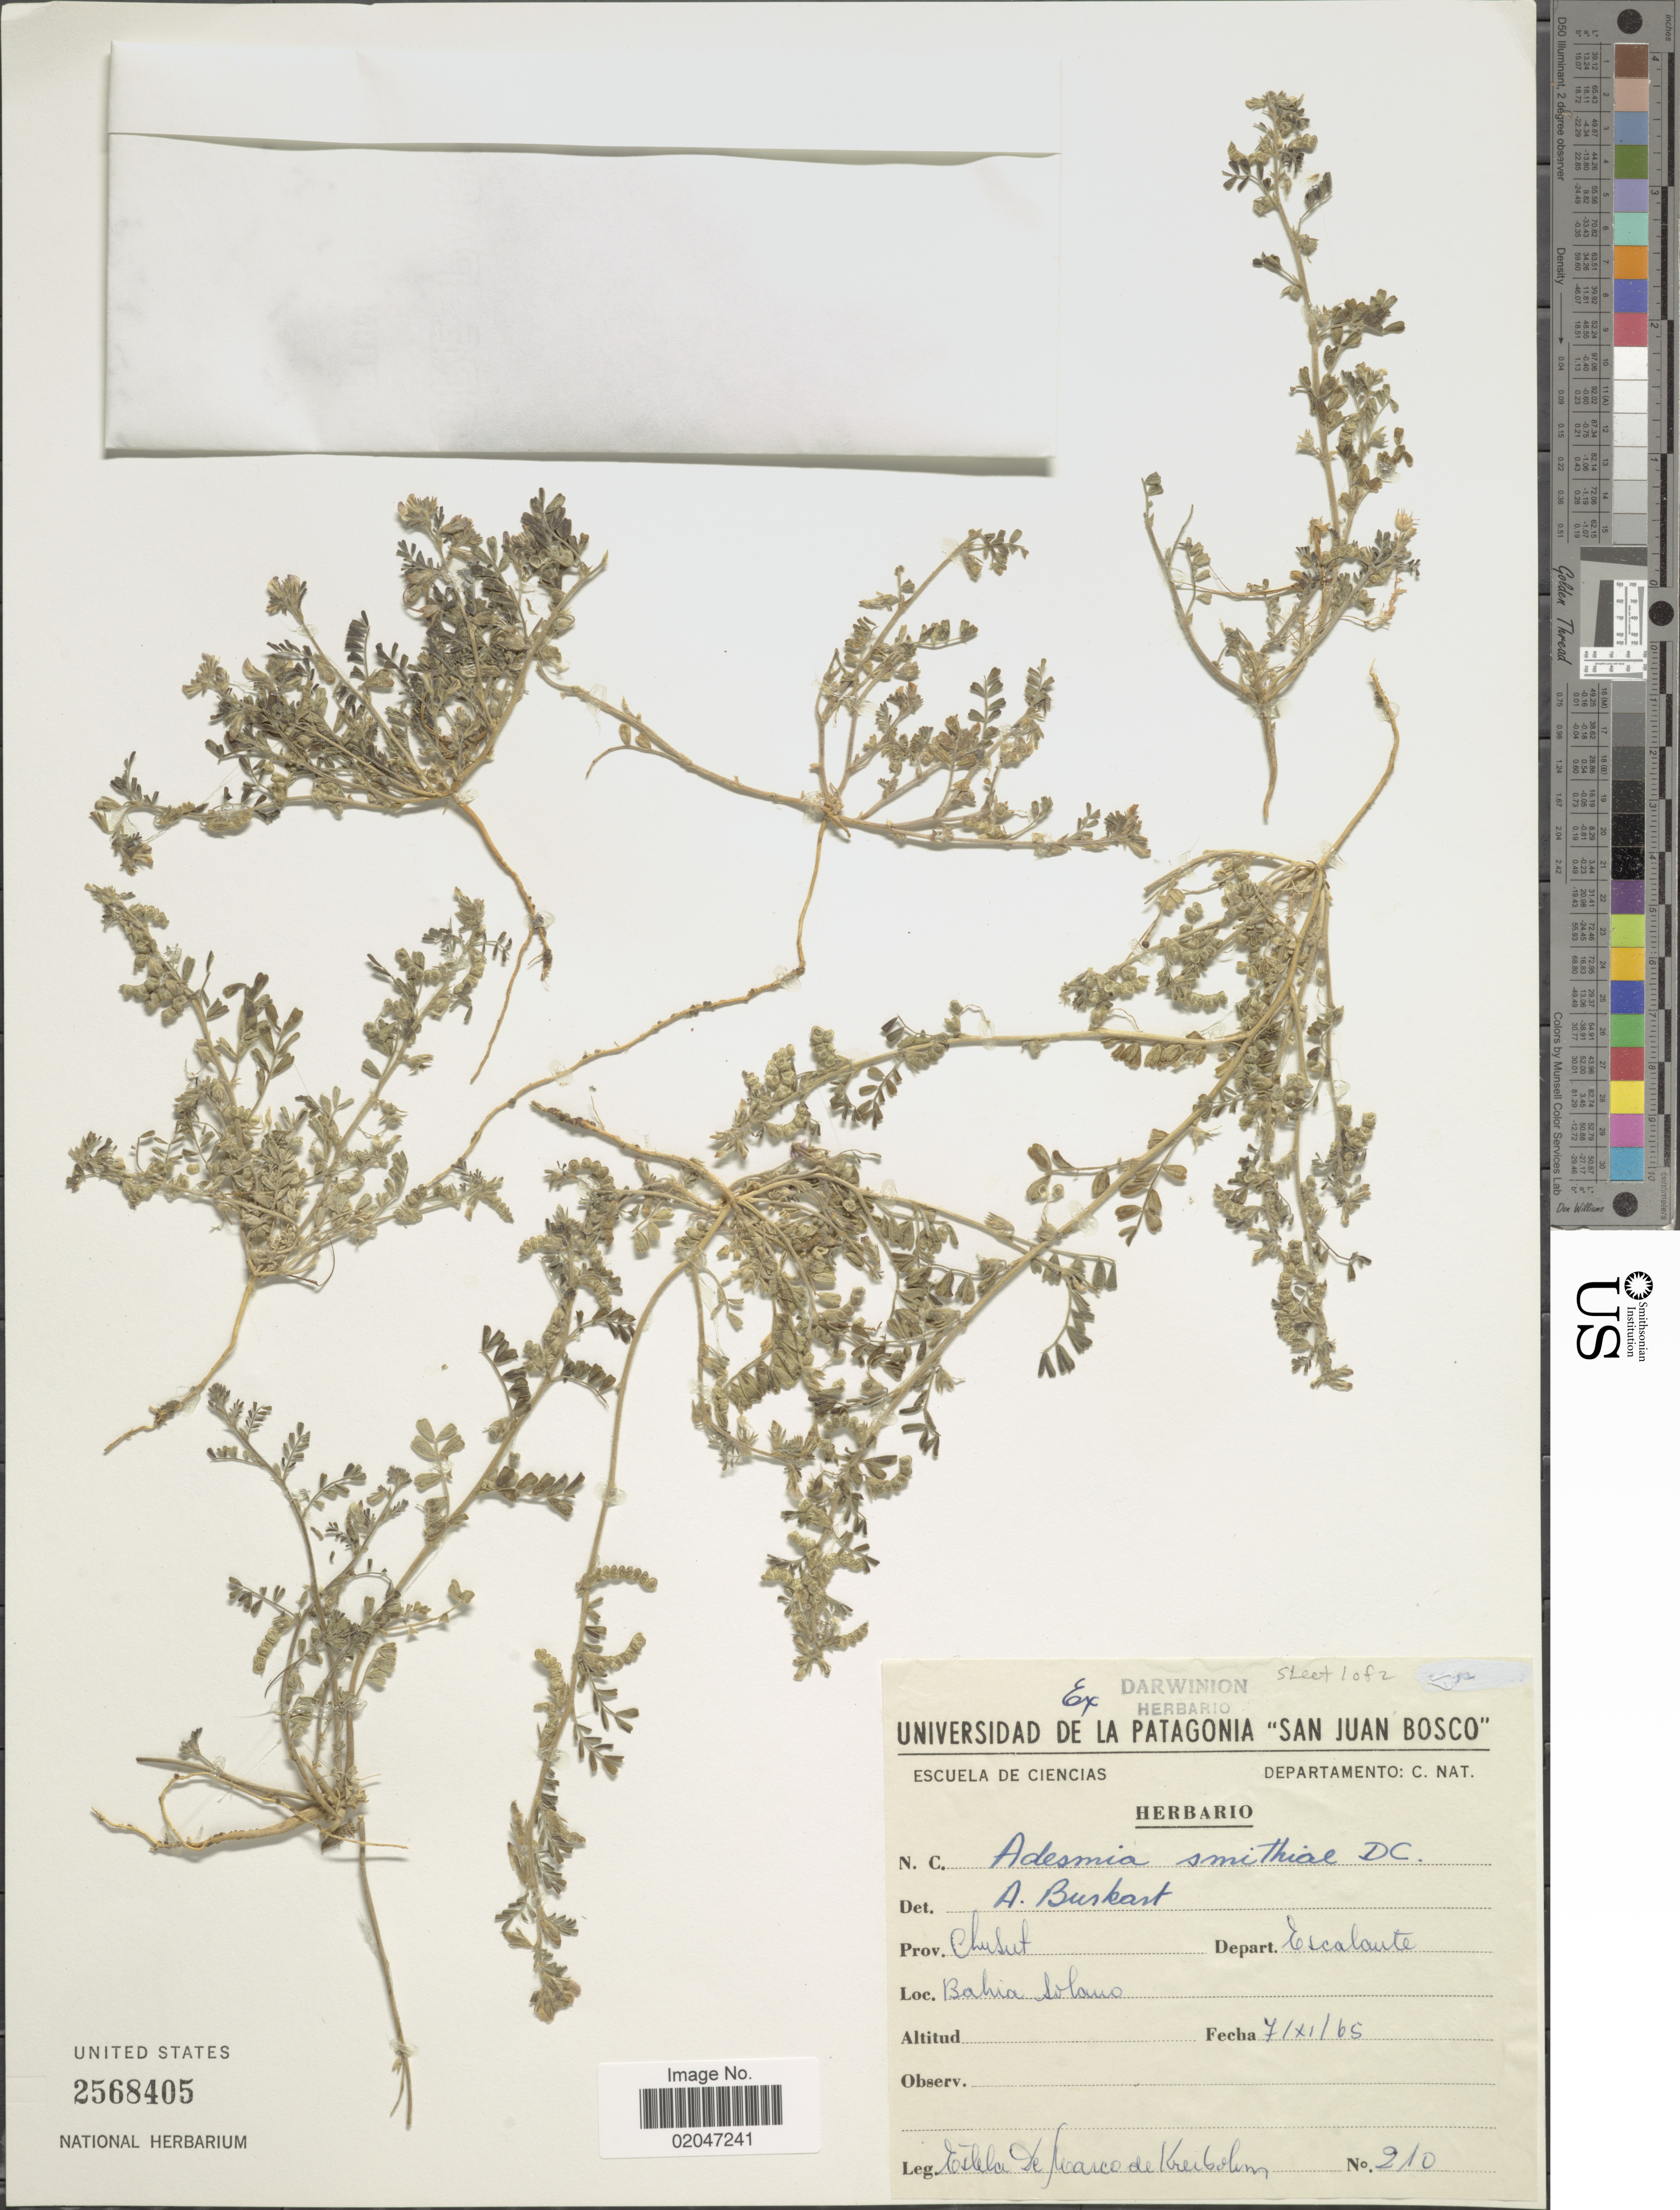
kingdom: Plantae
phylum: Tracheophyta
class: Magnoliopsida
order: Fabales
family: Fabaceae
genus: Adesmia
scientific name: Adesmia smithiae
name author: DC.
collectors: E. Kreibohm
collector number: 210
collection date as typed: Transcribed d/m/y: 7/11/65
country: Argentina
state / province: Chubut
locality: Prov. Chubut, Depart Escalante, Bahia Solano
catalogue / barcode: US 2568405